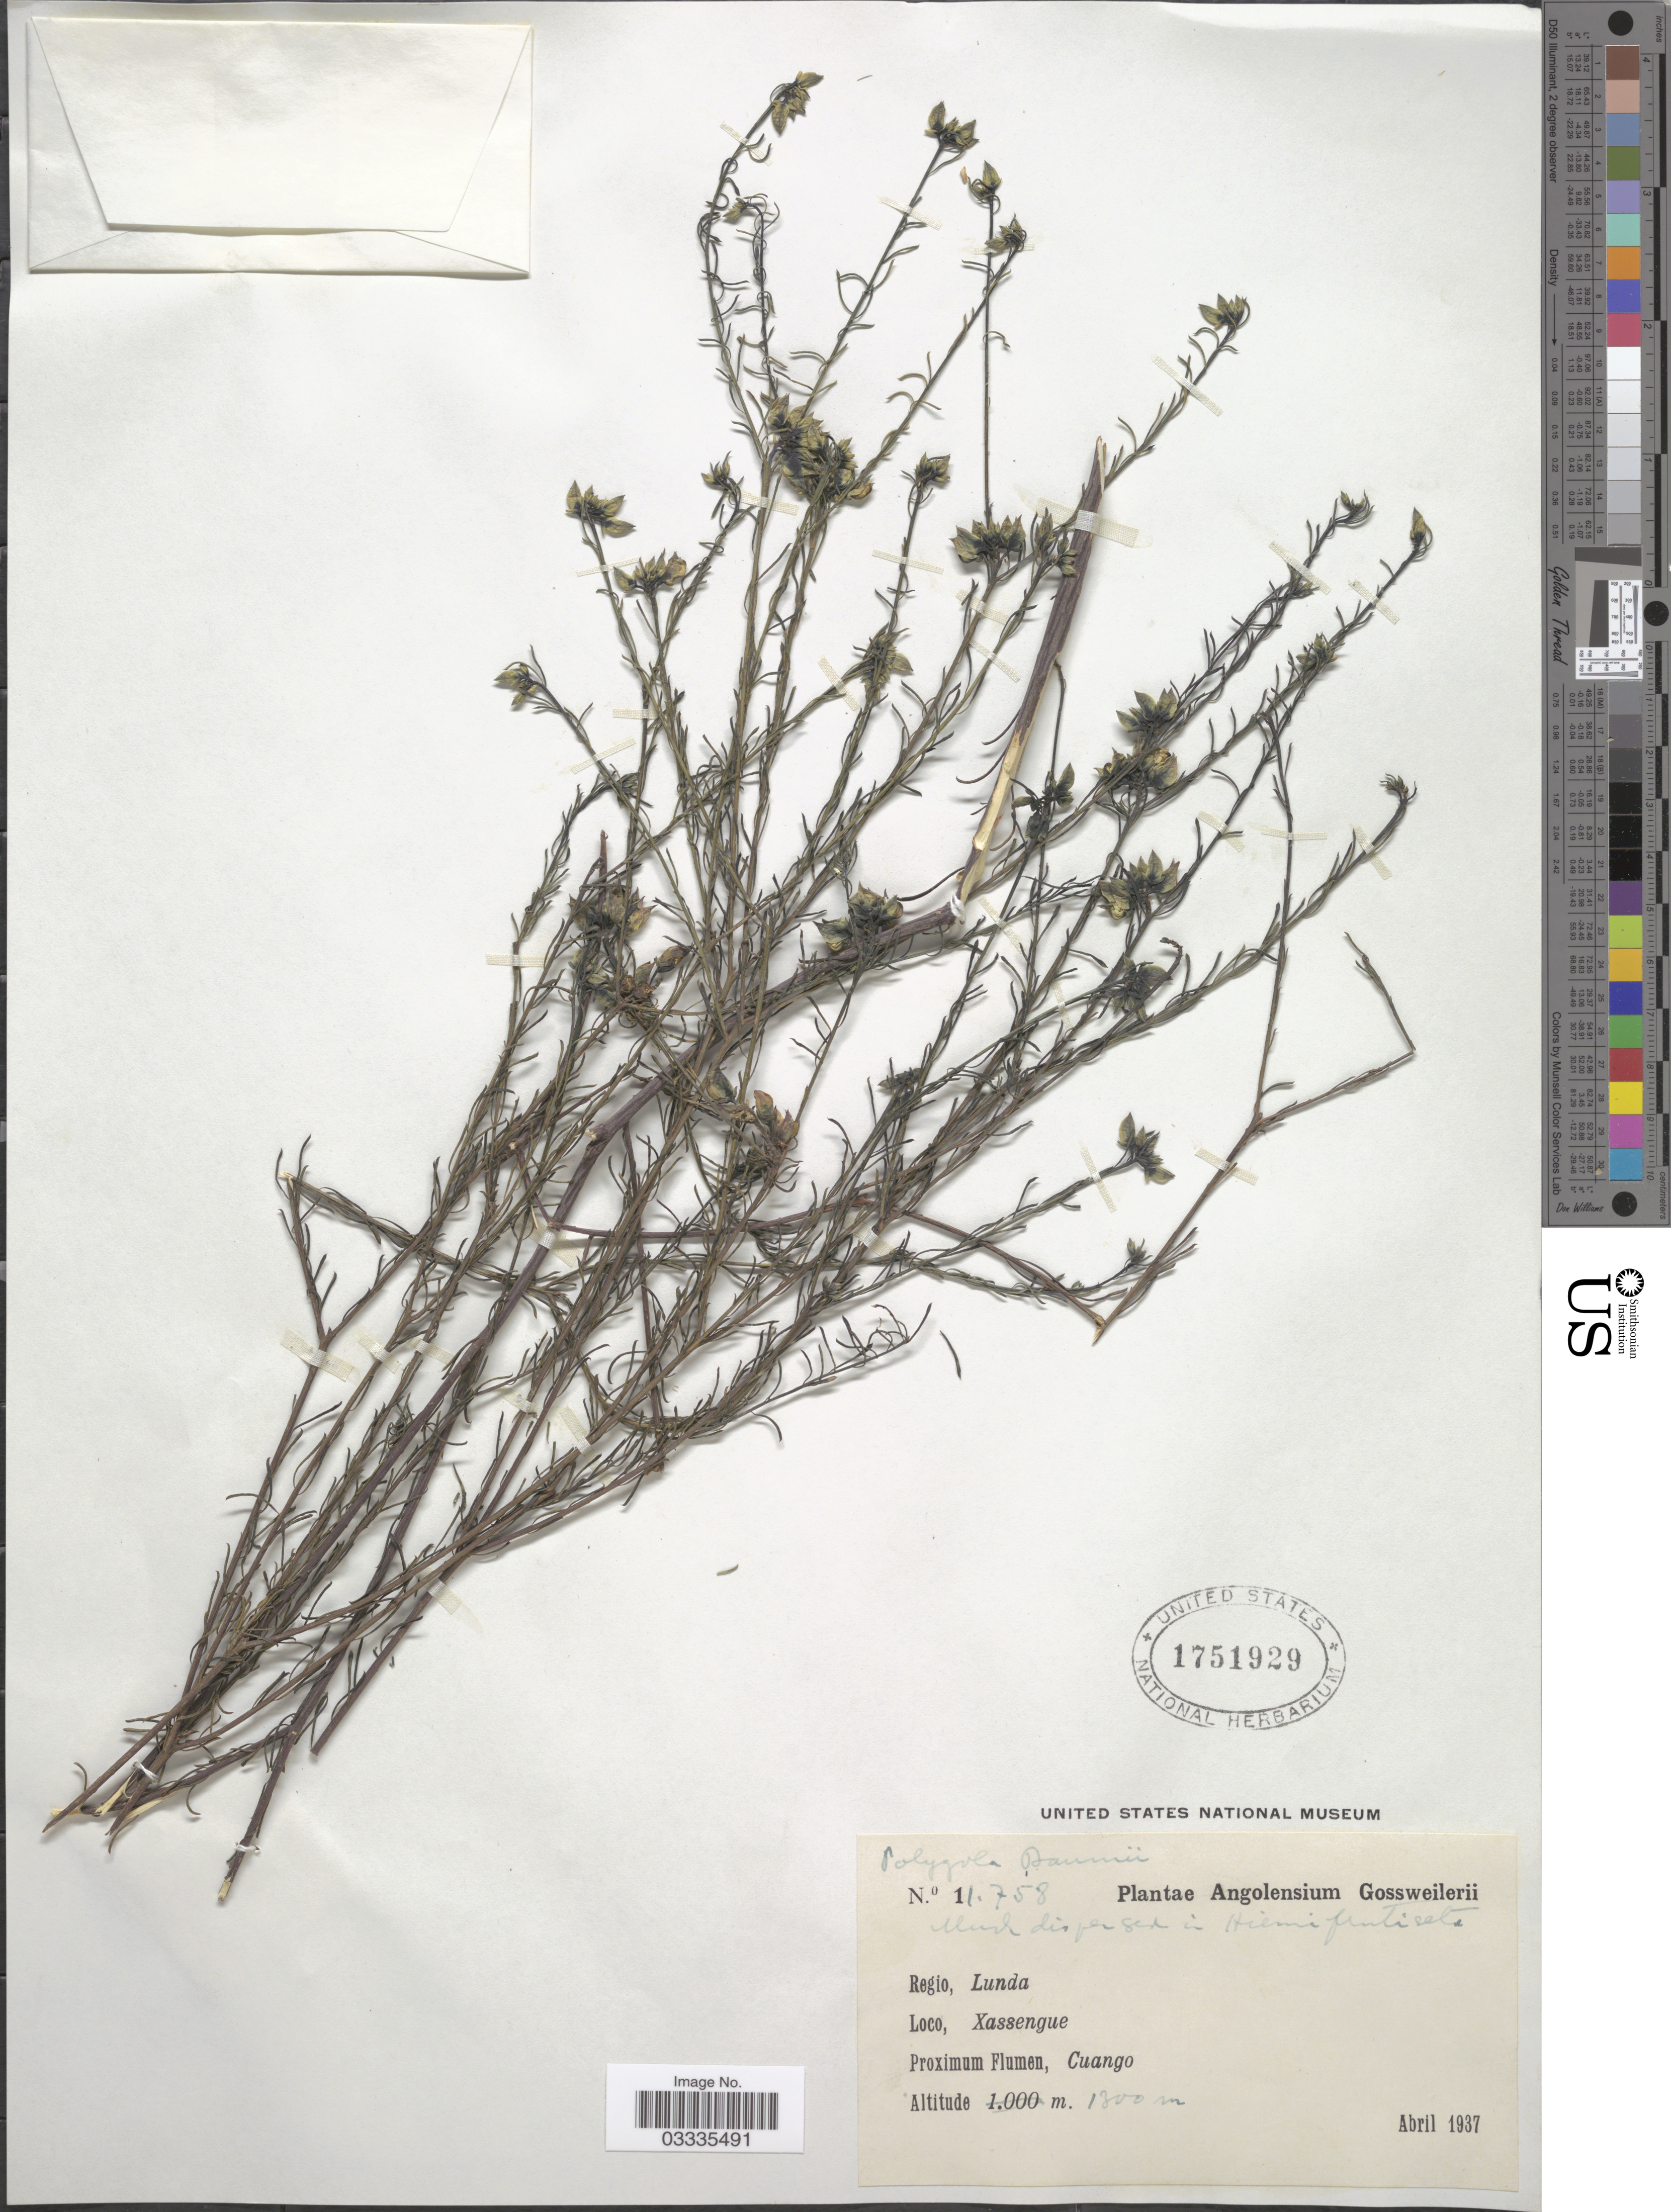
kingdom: Plantae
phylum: Tracheophyta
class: Magnoliopsida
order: Fabales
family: Polygalaceae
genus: Polygala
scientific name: Polygala sp.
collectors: -. Gossweiler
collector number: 11758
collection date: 1937-04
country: Angola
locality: Regio, Lunda. Xassengue. Proximum Flumen, Cuango.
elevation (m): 1300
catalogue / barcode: US 1751929